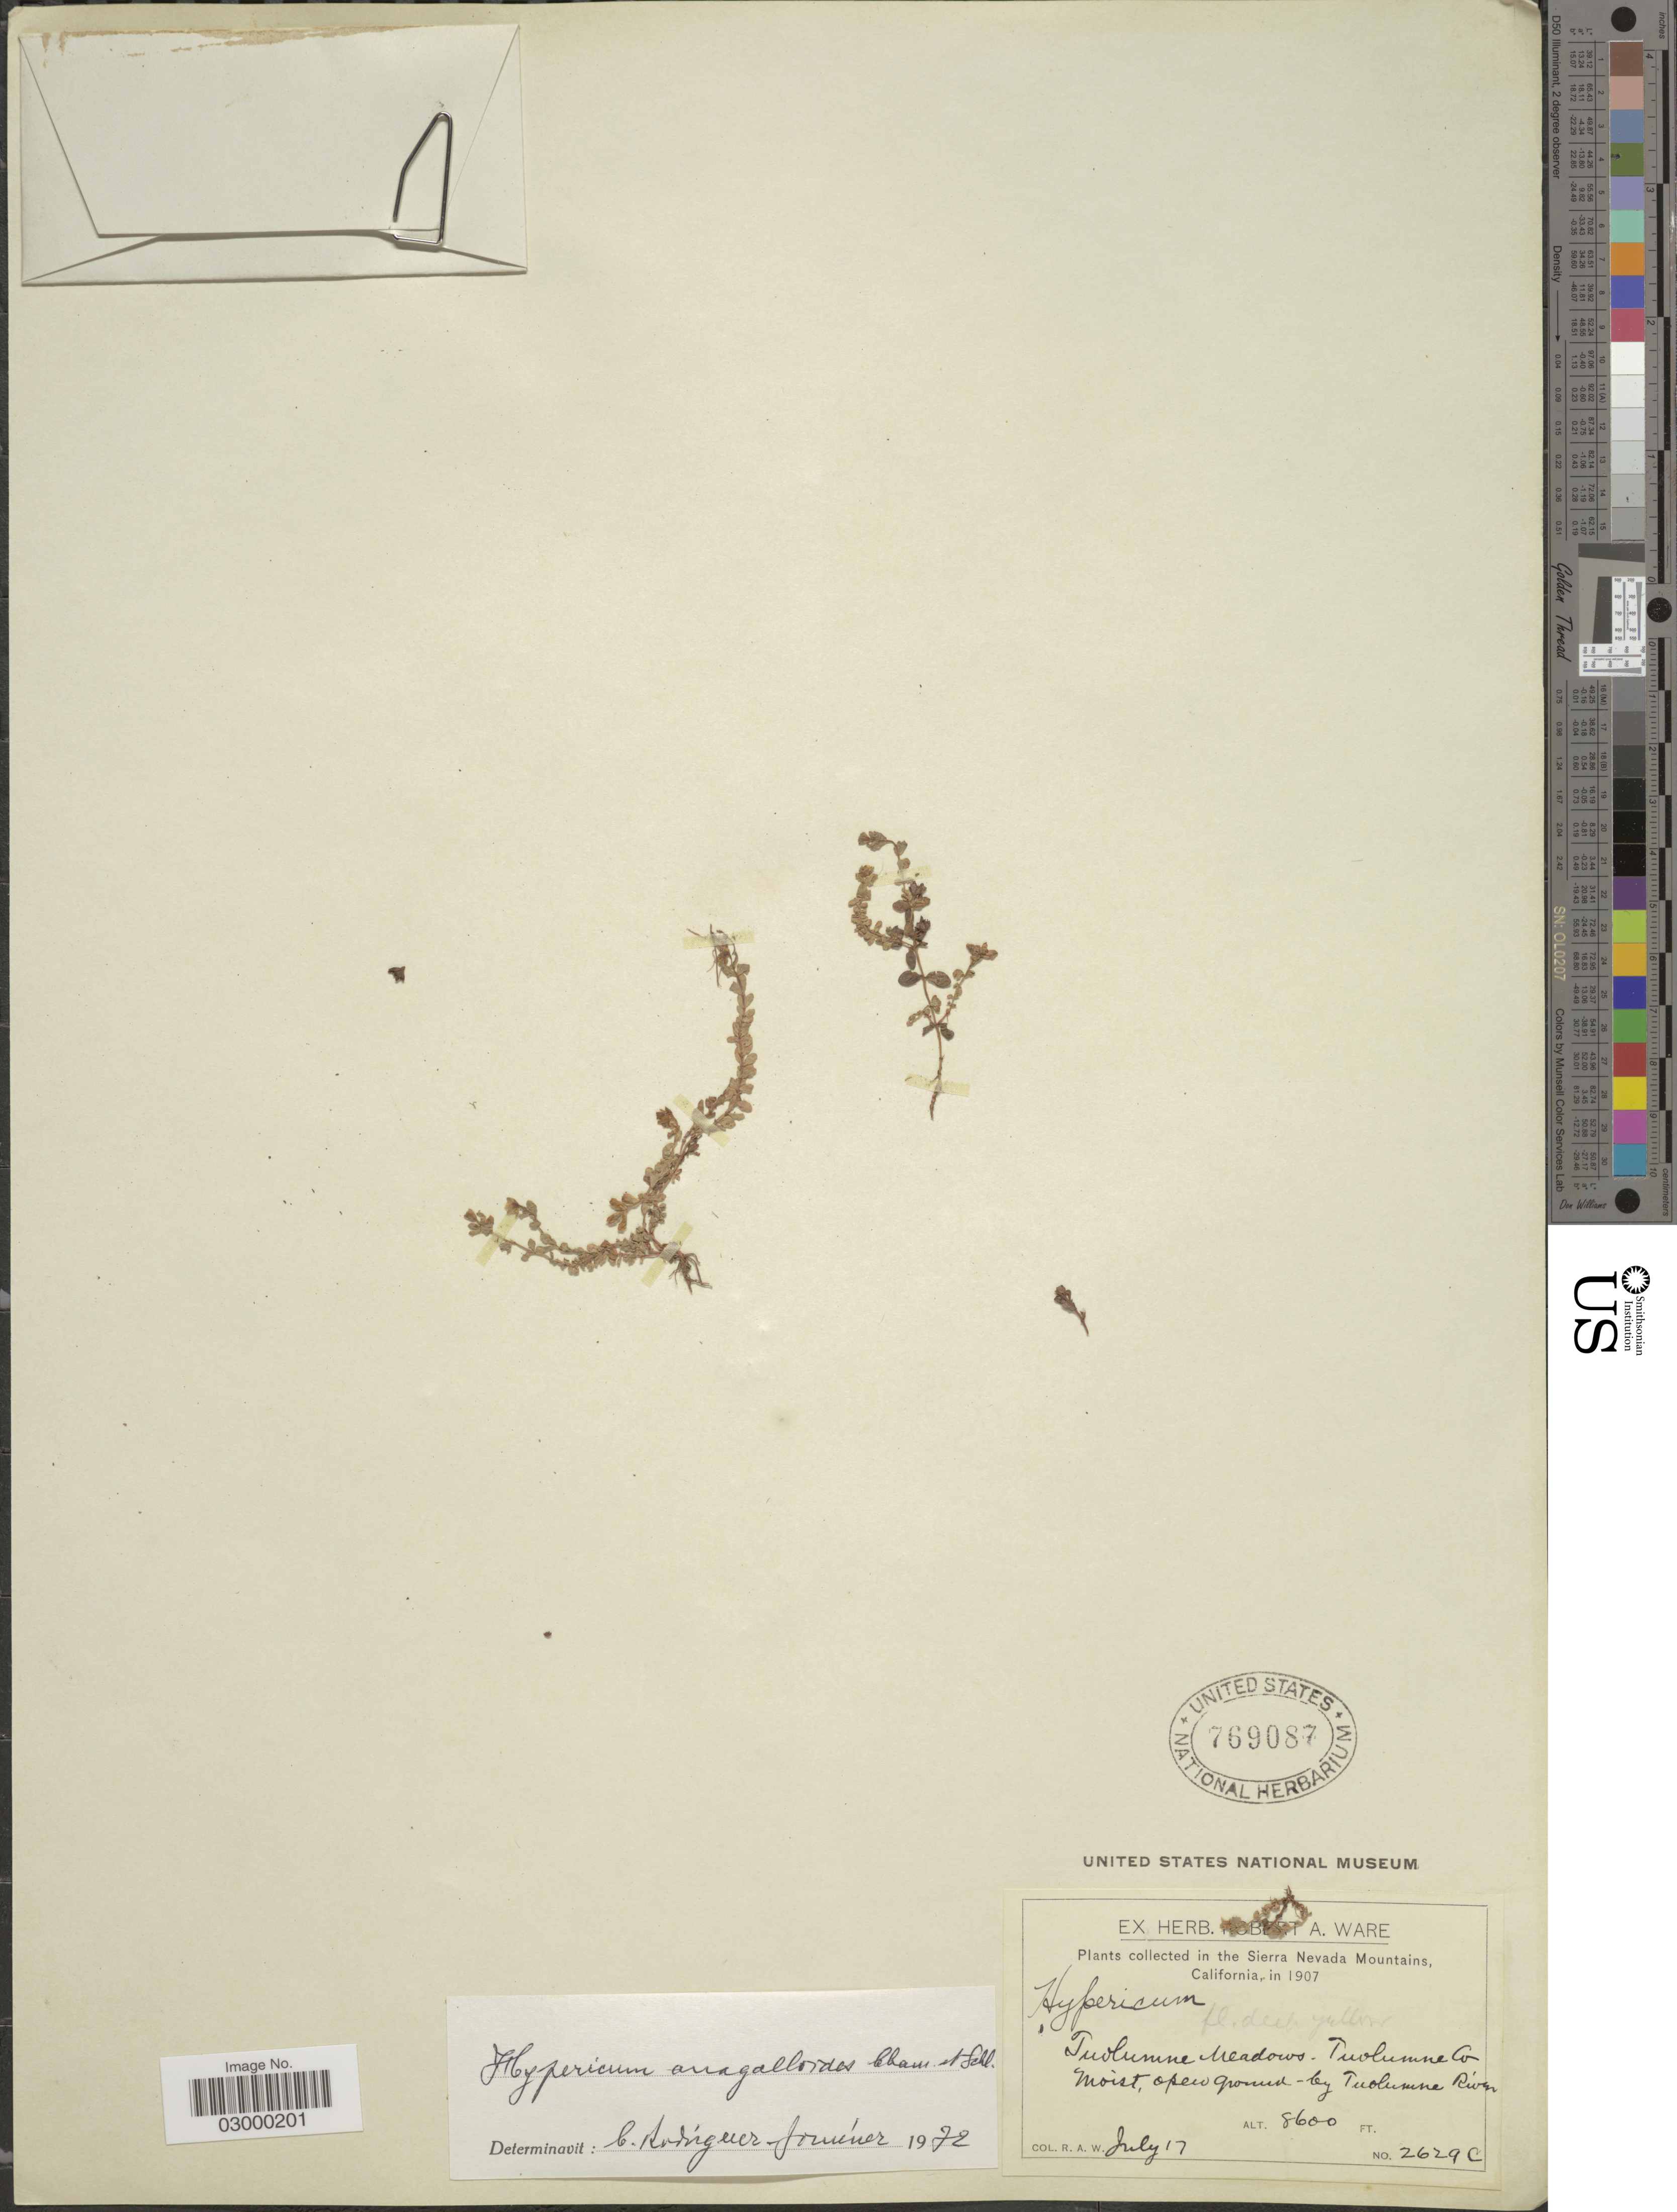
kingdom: Plantae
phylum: Tracheophyta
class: Magnoliopsida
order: Malpighiales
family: Hypericaceae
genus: Hypericum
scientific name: Hypericum anagalloides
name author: Cham. & Schltdl.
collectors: R. Ware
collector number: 2629C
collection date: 1907-07-17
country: United States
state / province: California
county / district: Tuolumne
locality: Sierra Nevada Mountains, Tuolumne Meadows, Tuolumne Co., Moist, open ground by Tuolumne River.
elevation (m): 2621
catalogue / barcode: US 769087